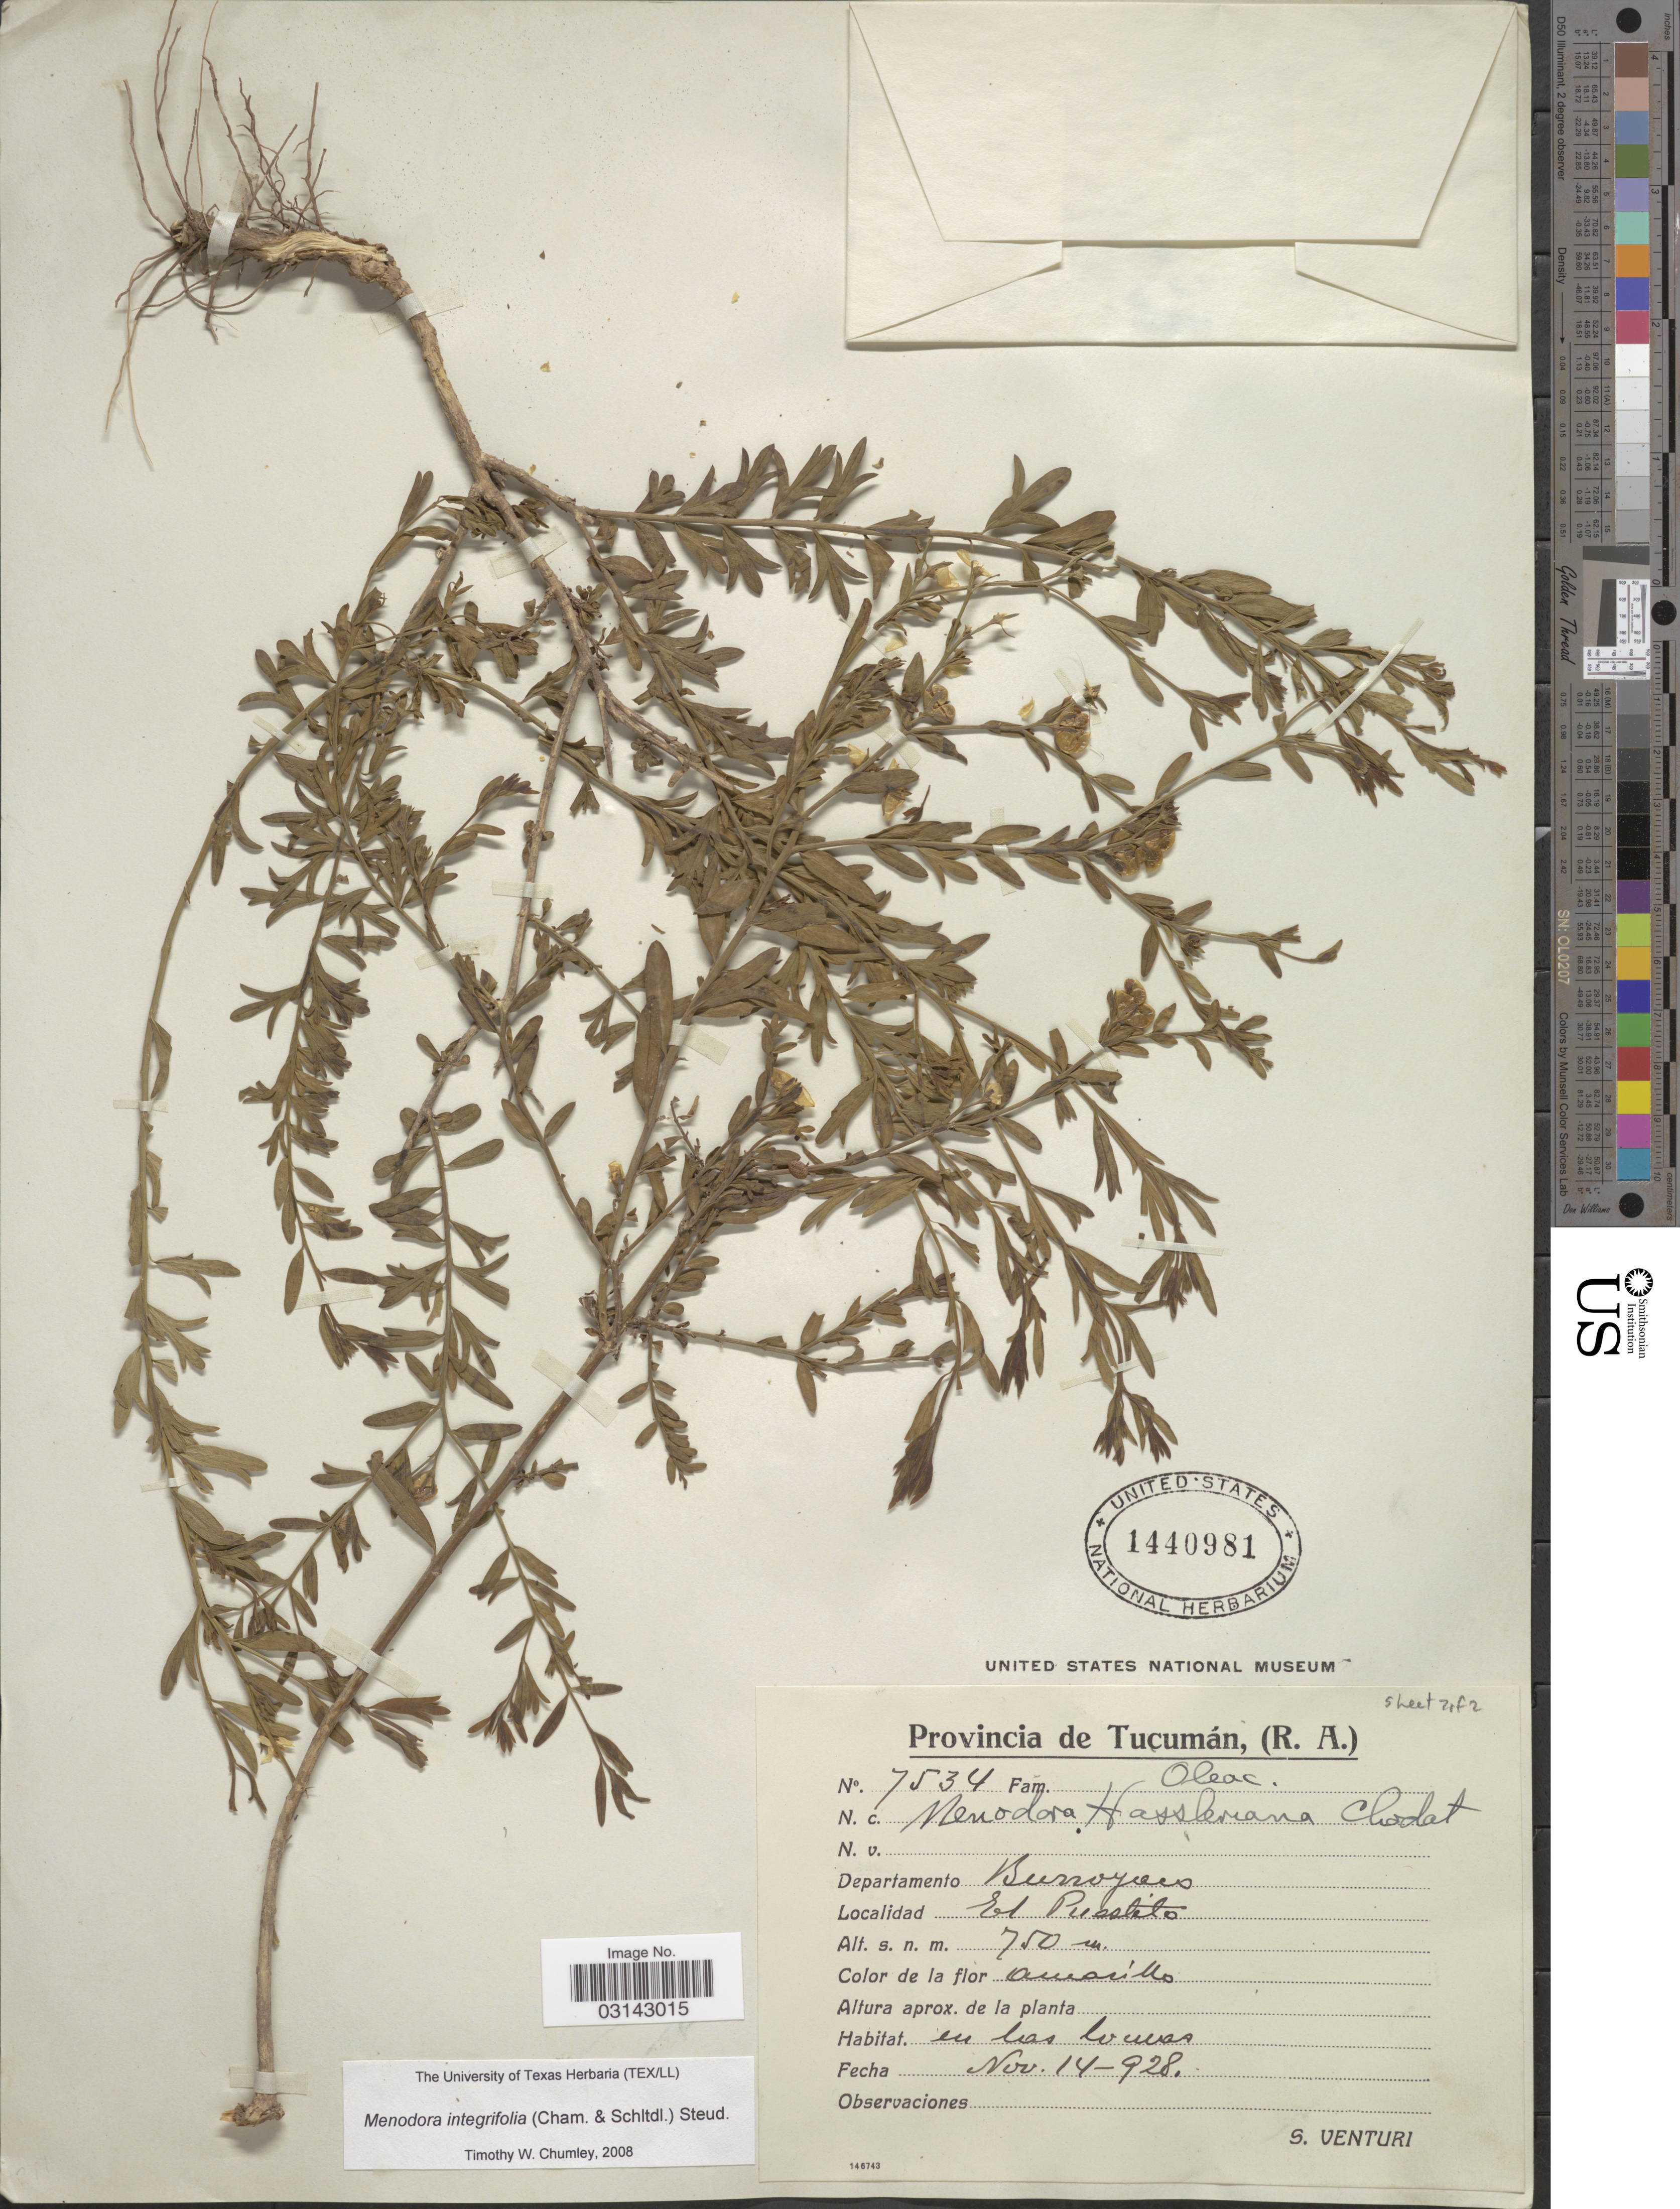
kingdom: Plantae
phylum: Tracheophyta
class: Magnoliopsida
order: Lamiales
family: Oleaceae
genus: Menodora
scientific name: Menodora integrifolia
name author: (Cham. & Schltdl.) Steud.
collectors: S. Venturi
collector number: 7534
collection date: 1928-11-14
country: Argentina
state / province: Tucuman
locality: Tucumán. Departamento Burroyaco. El Puestito.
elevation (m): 750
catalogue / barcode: US 1440981